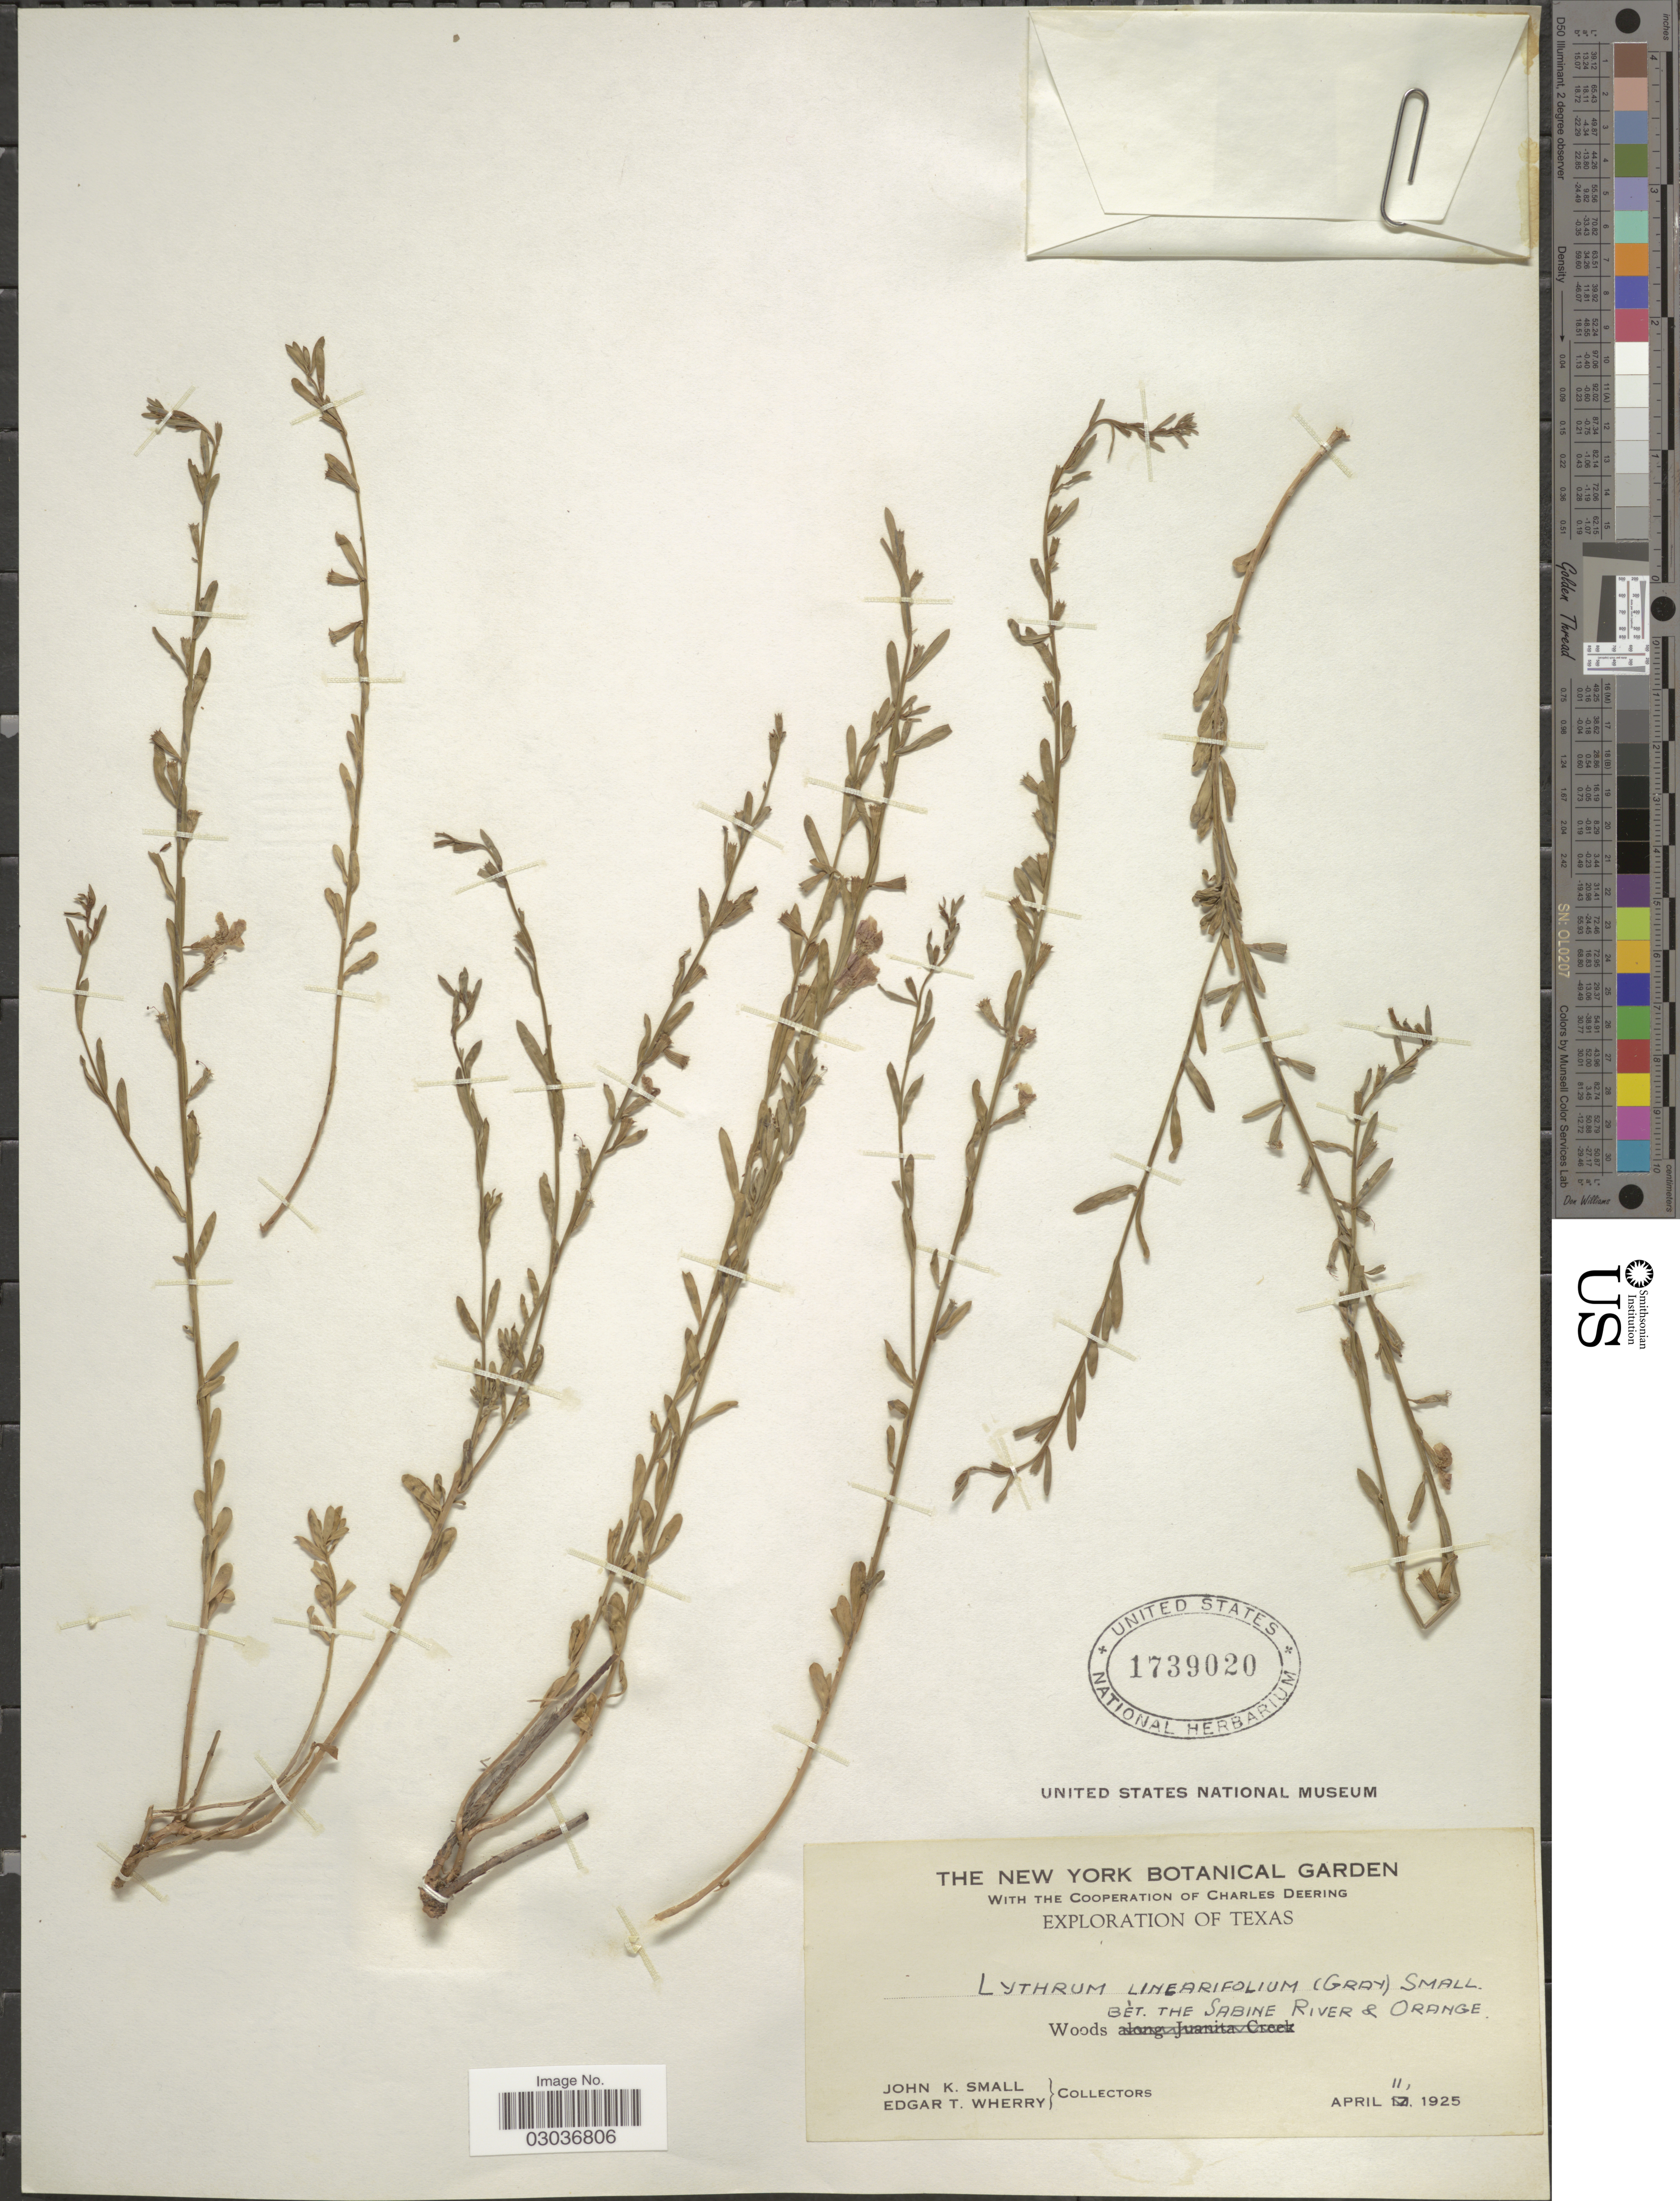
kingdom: Plantae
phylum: Tracheophyta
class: Magnoliopsida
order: Myrtales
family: Lythraceae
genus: Lythrum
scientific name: Lythrum californicum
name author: Torr. & A. Gray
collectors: J. K. Small & E. T. Wherry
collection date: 1925-04-11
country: United States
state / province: Texas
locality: Woods bet. the Sabine River & Orange.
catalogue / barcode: US 1739020